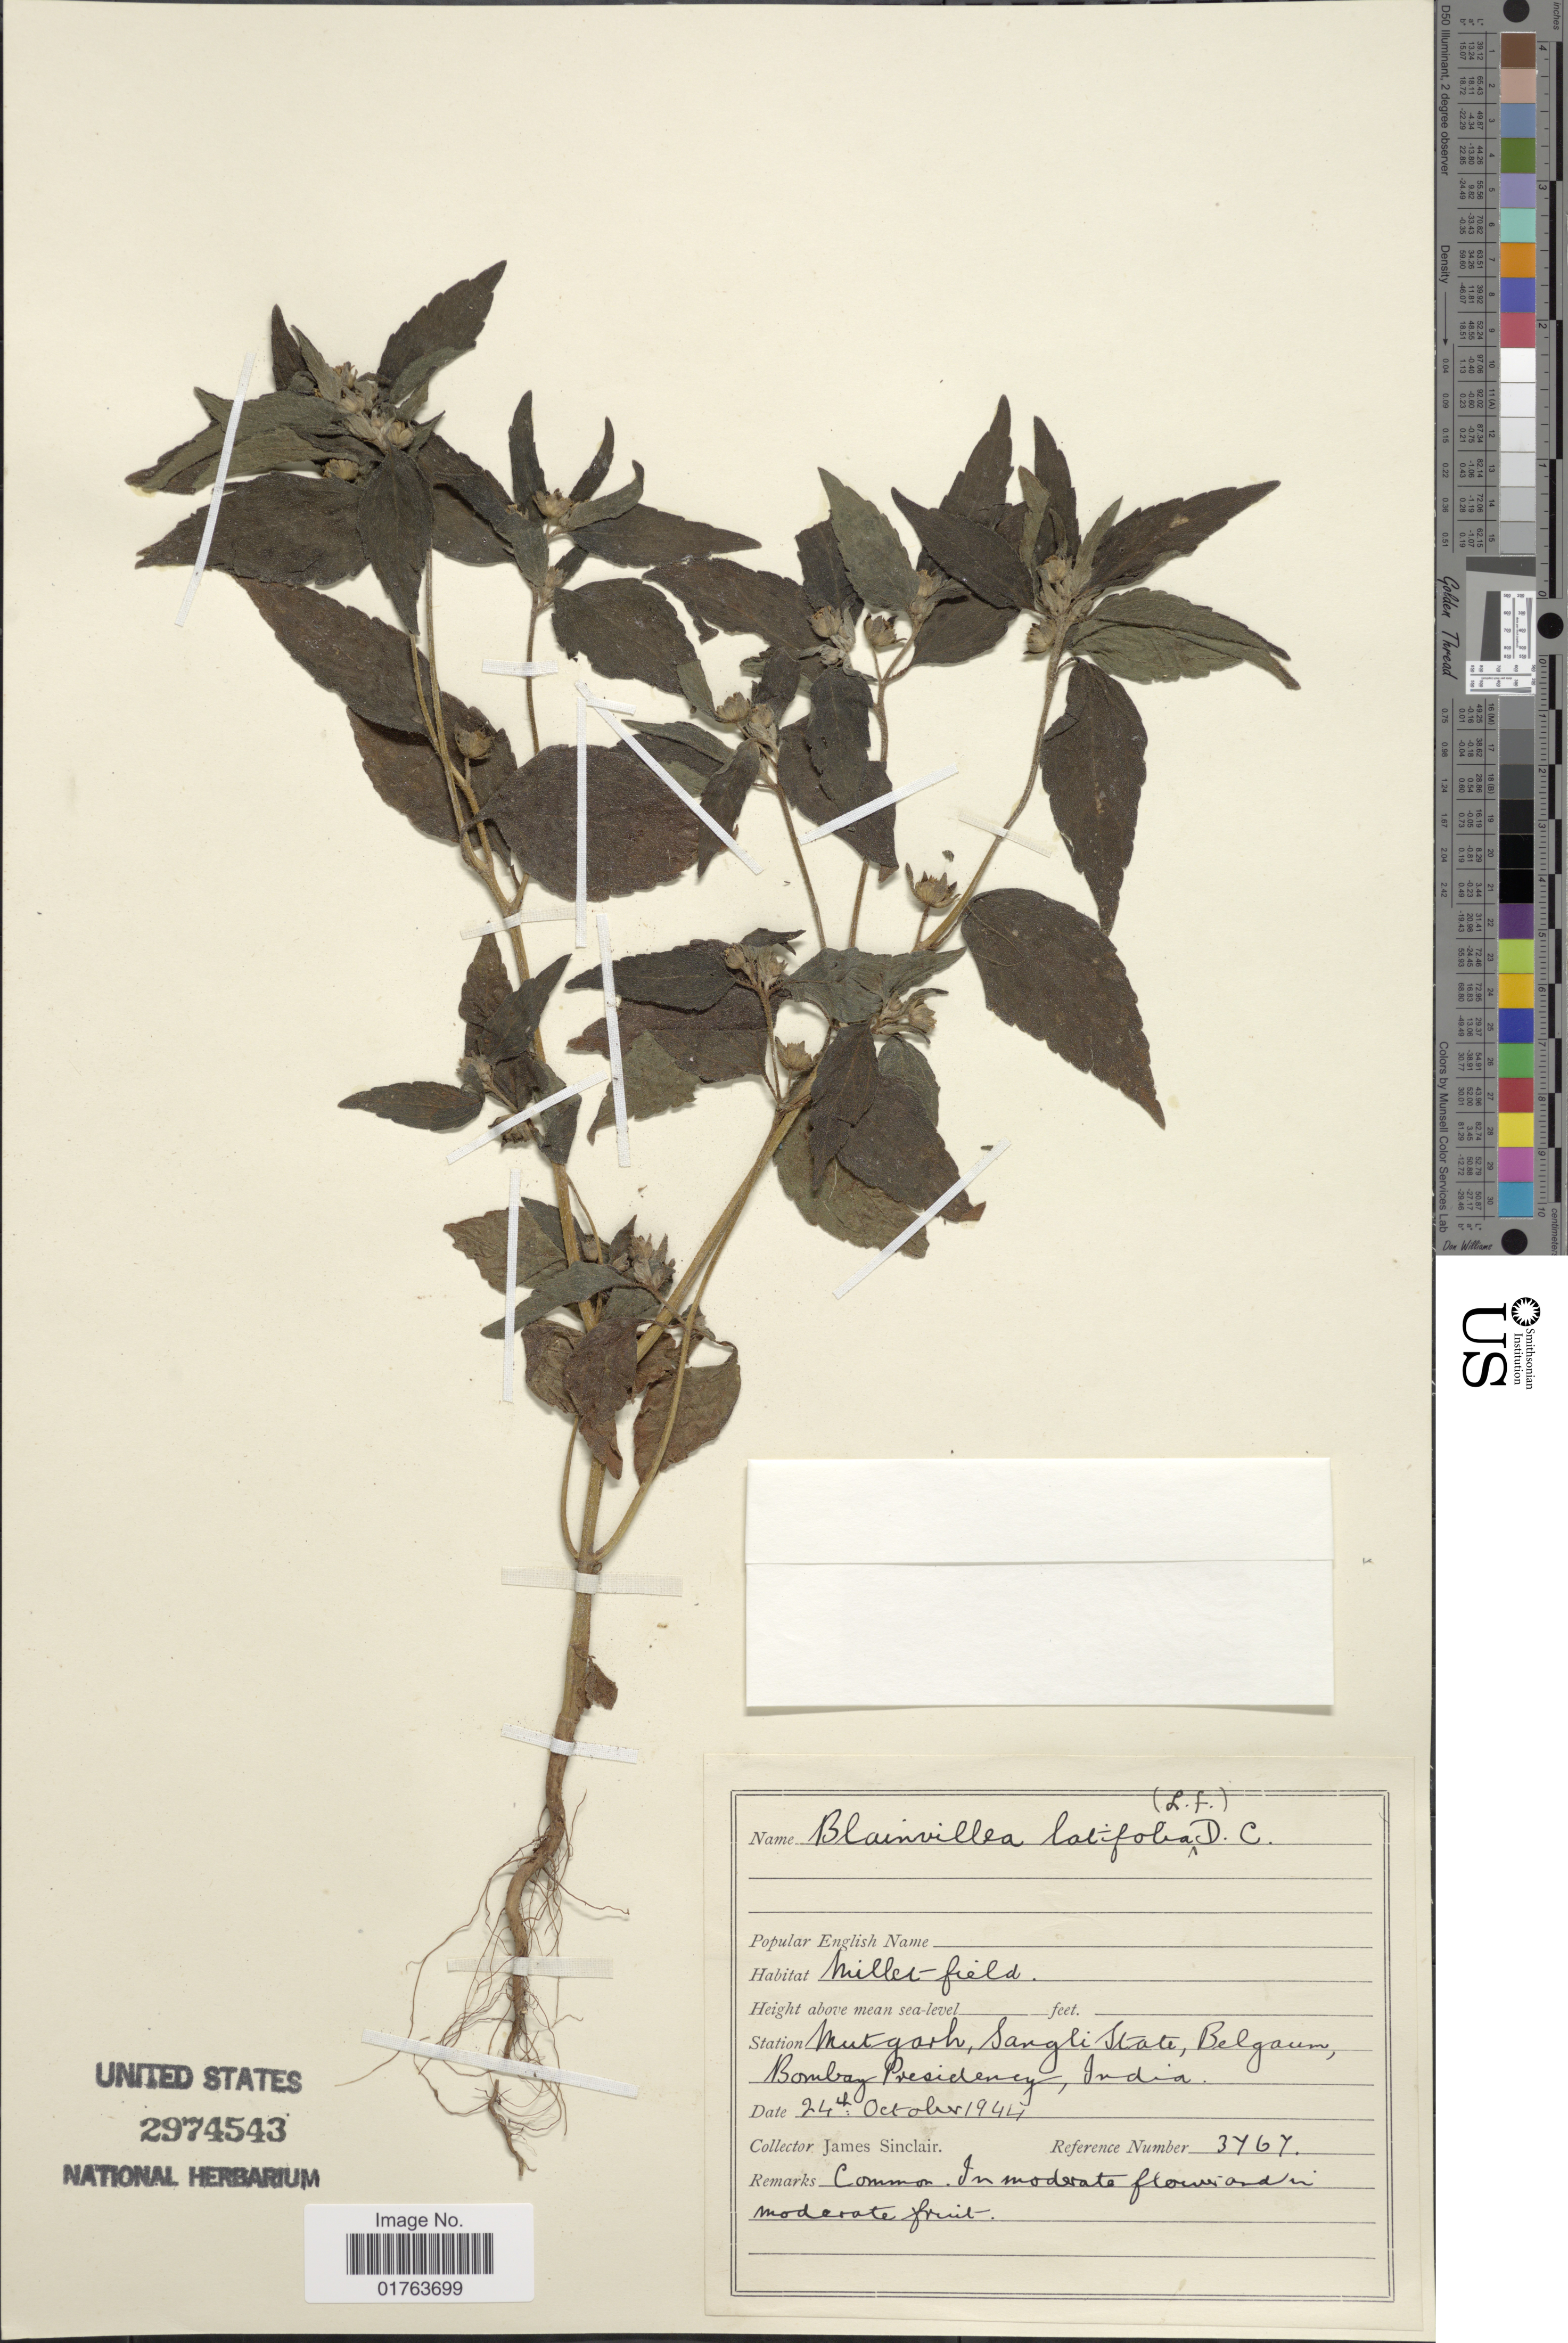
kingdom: Plantae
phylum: Tracheophyta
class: Magnoliopsida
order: Asterales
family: Asteraceae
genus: Blainvillea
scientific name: Blainvillea latifolia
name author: (L.) DC.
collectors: J. Sinclair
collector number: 3767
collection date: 1944-10-24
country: India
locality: Mutgarh, Sangli State, Belgaun, Bombay Presidency, India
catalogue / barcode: US 2974543